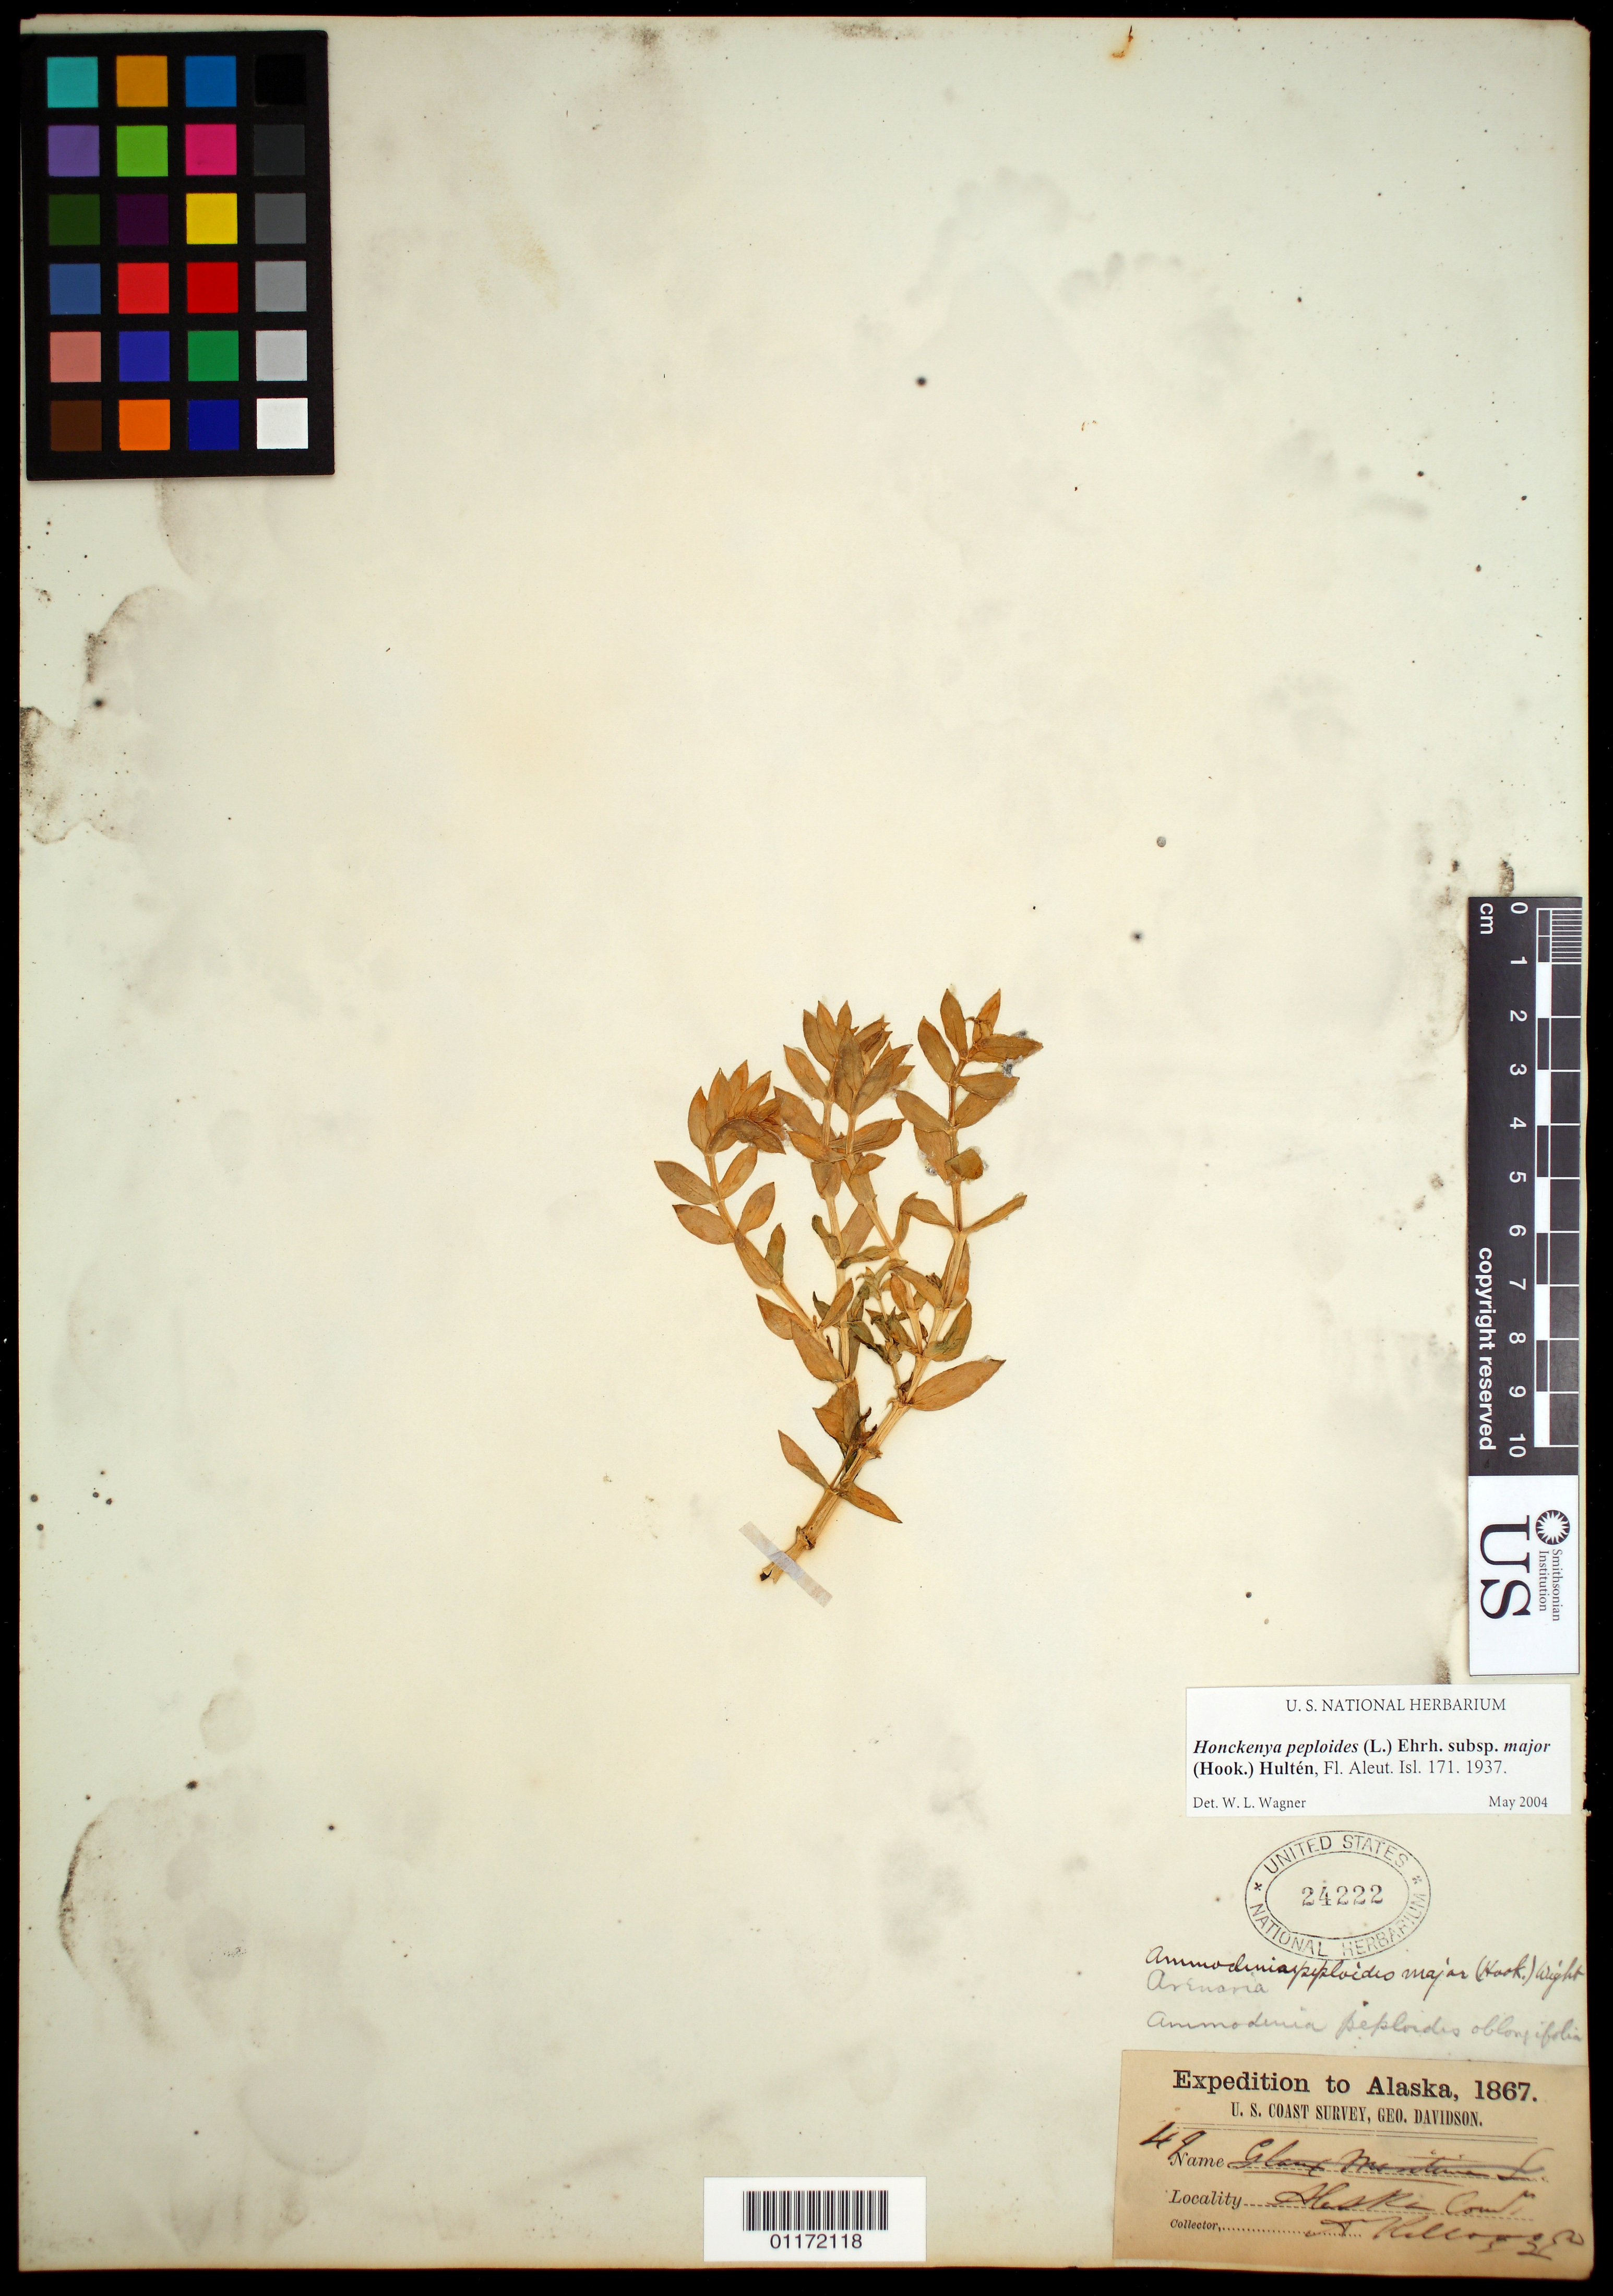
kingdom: Plantae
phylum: Tracheophyta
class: Magnoliopsida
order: Caryophyllales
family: Caryophyllaceae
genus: Honckenya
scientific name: Honckenya peploides subsp. major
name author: (Hook.) Hultén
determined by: Wagner, W. L., (BOT), Smithsonian Institution - National Museum of Natural History (UNITED STATES)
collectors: A. Kellogg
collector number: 49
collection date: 1867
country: United States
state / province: Alaska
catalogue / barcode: US 24222